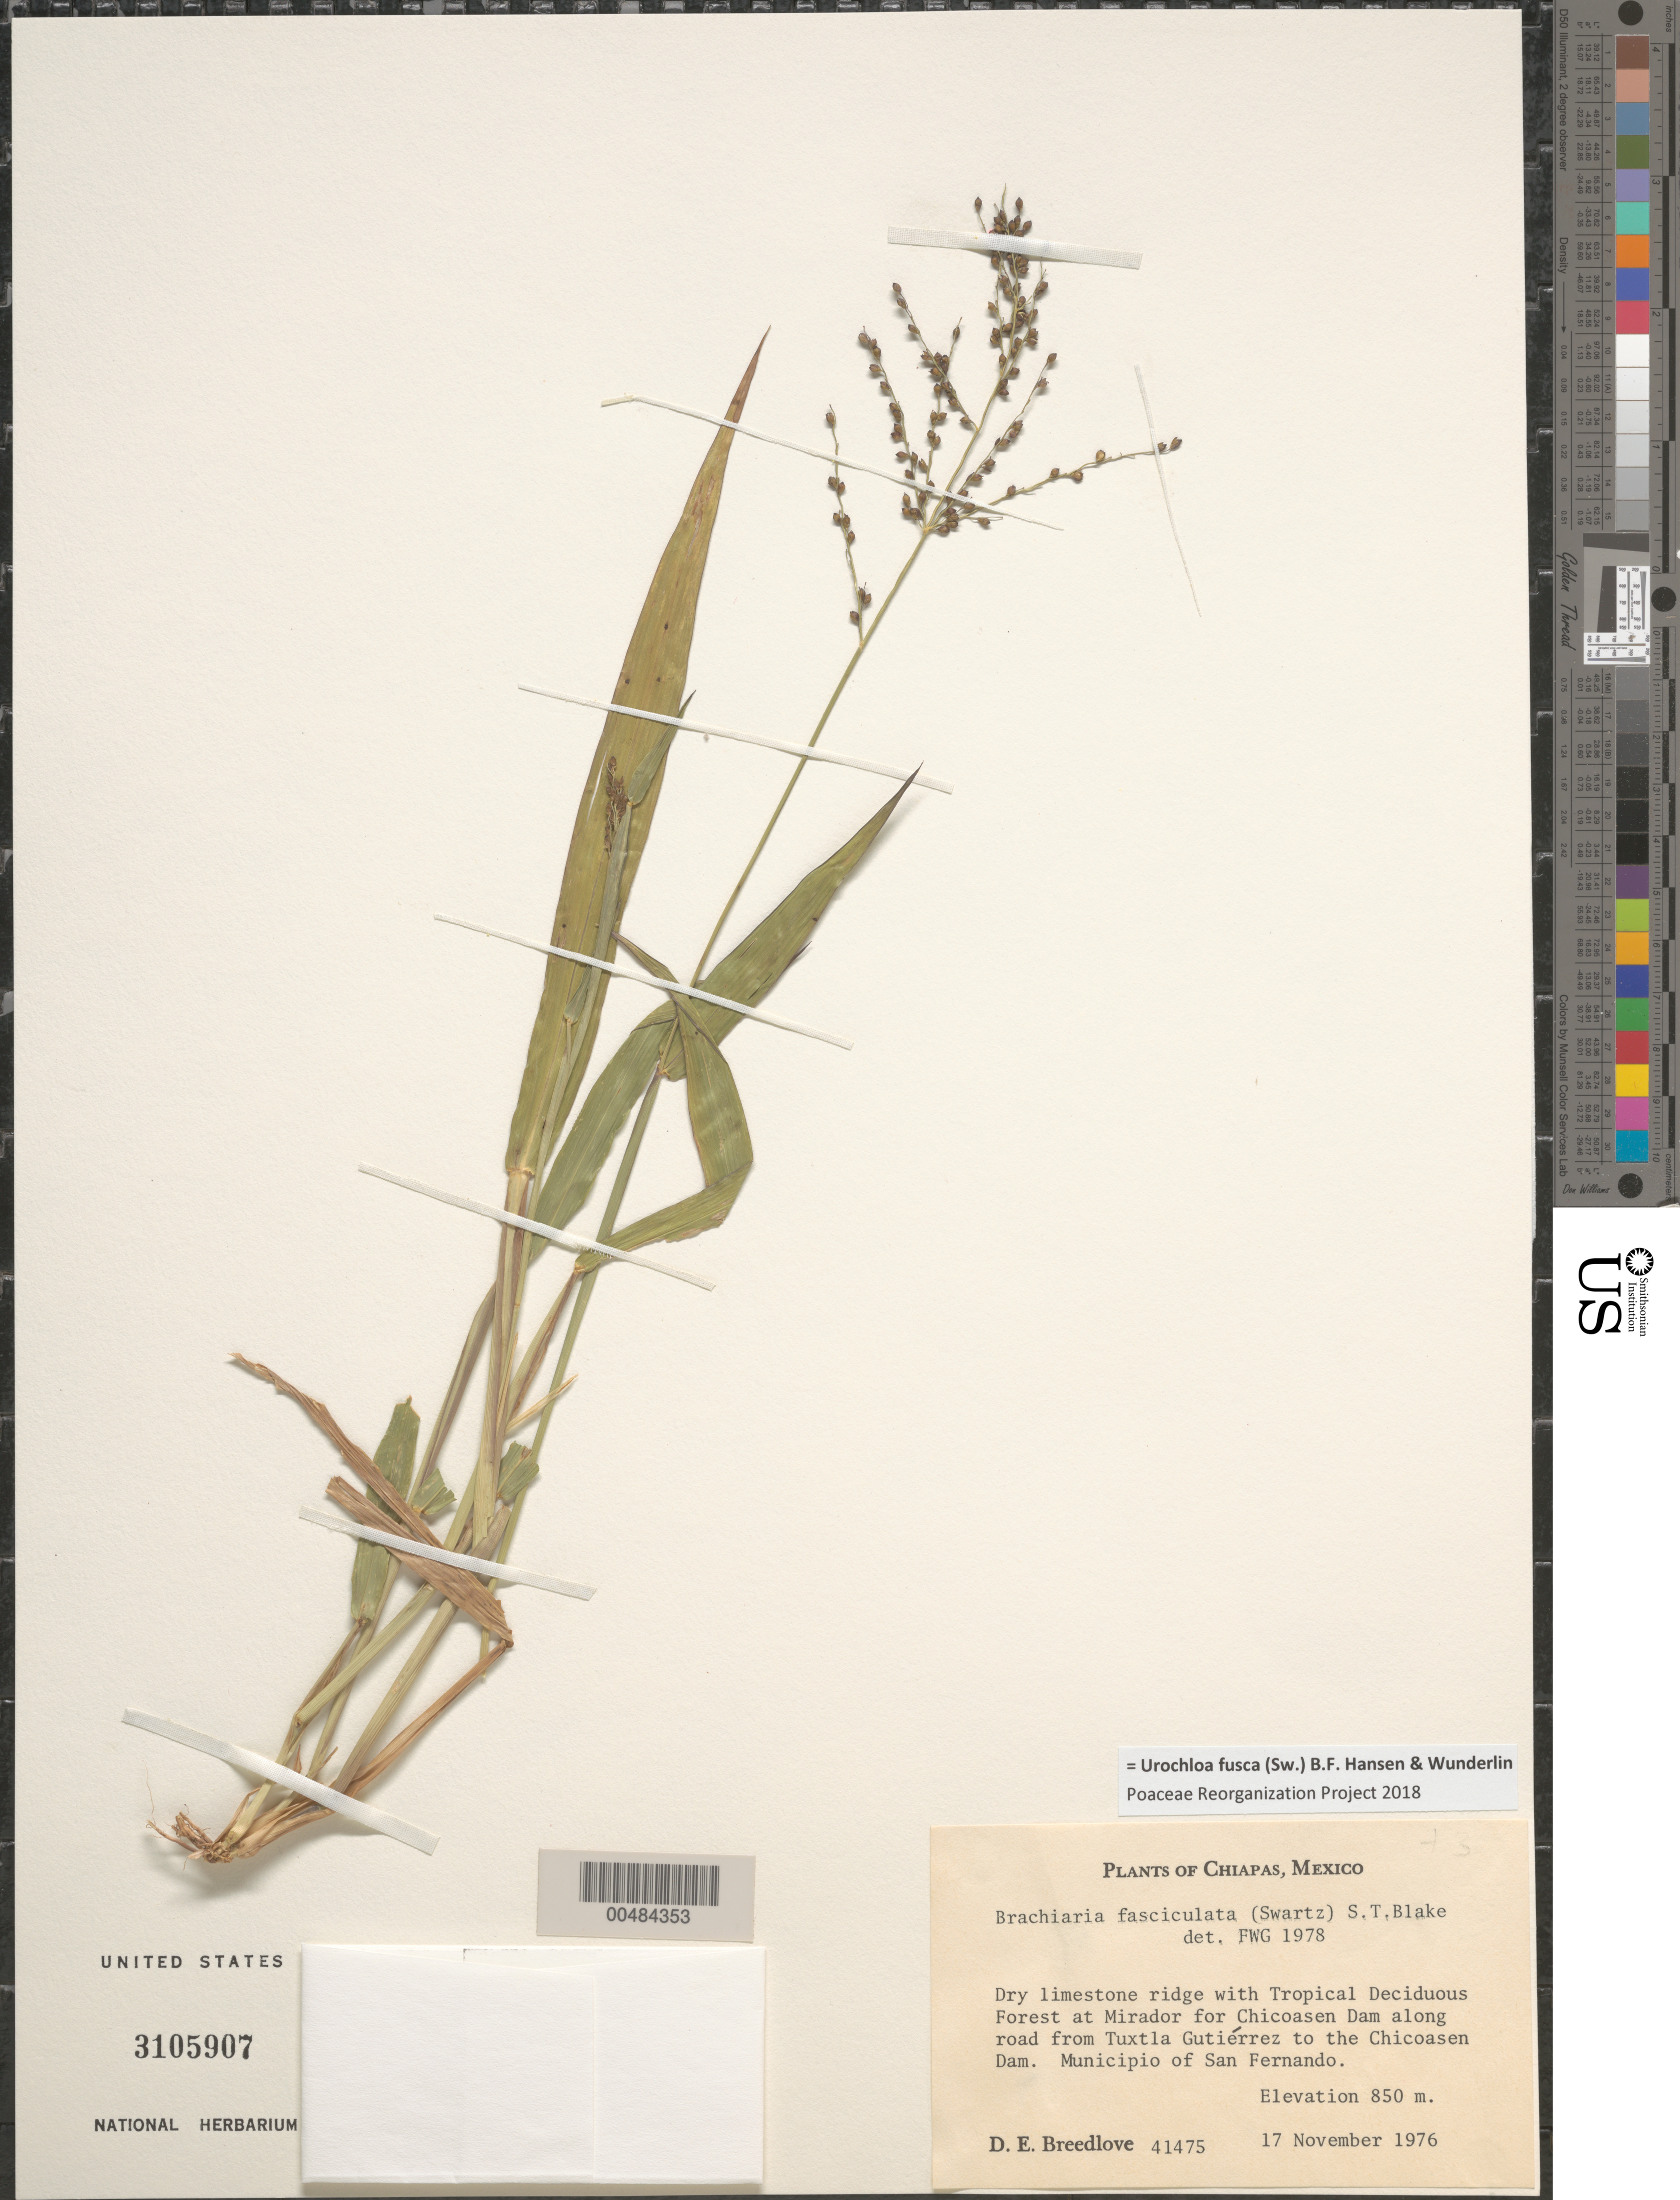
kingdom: Plantae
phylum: Tracheophyta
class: Liliopsida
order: Poales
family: Poaceae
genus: Brachiaria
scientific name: Brachiaria fasciculata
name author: (Sw.) Parodi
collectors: D. E. Breedlove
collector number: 41475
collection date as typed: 17 Nov 1976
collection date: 1976-11-17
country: Mexico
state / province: Chiapas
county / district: San Fernando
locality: At Mirador for Chicoasen Dam along road from Tuxtla Guti‚rrez to the Chicoasen Dam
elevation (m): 850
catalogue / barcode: US 3105907